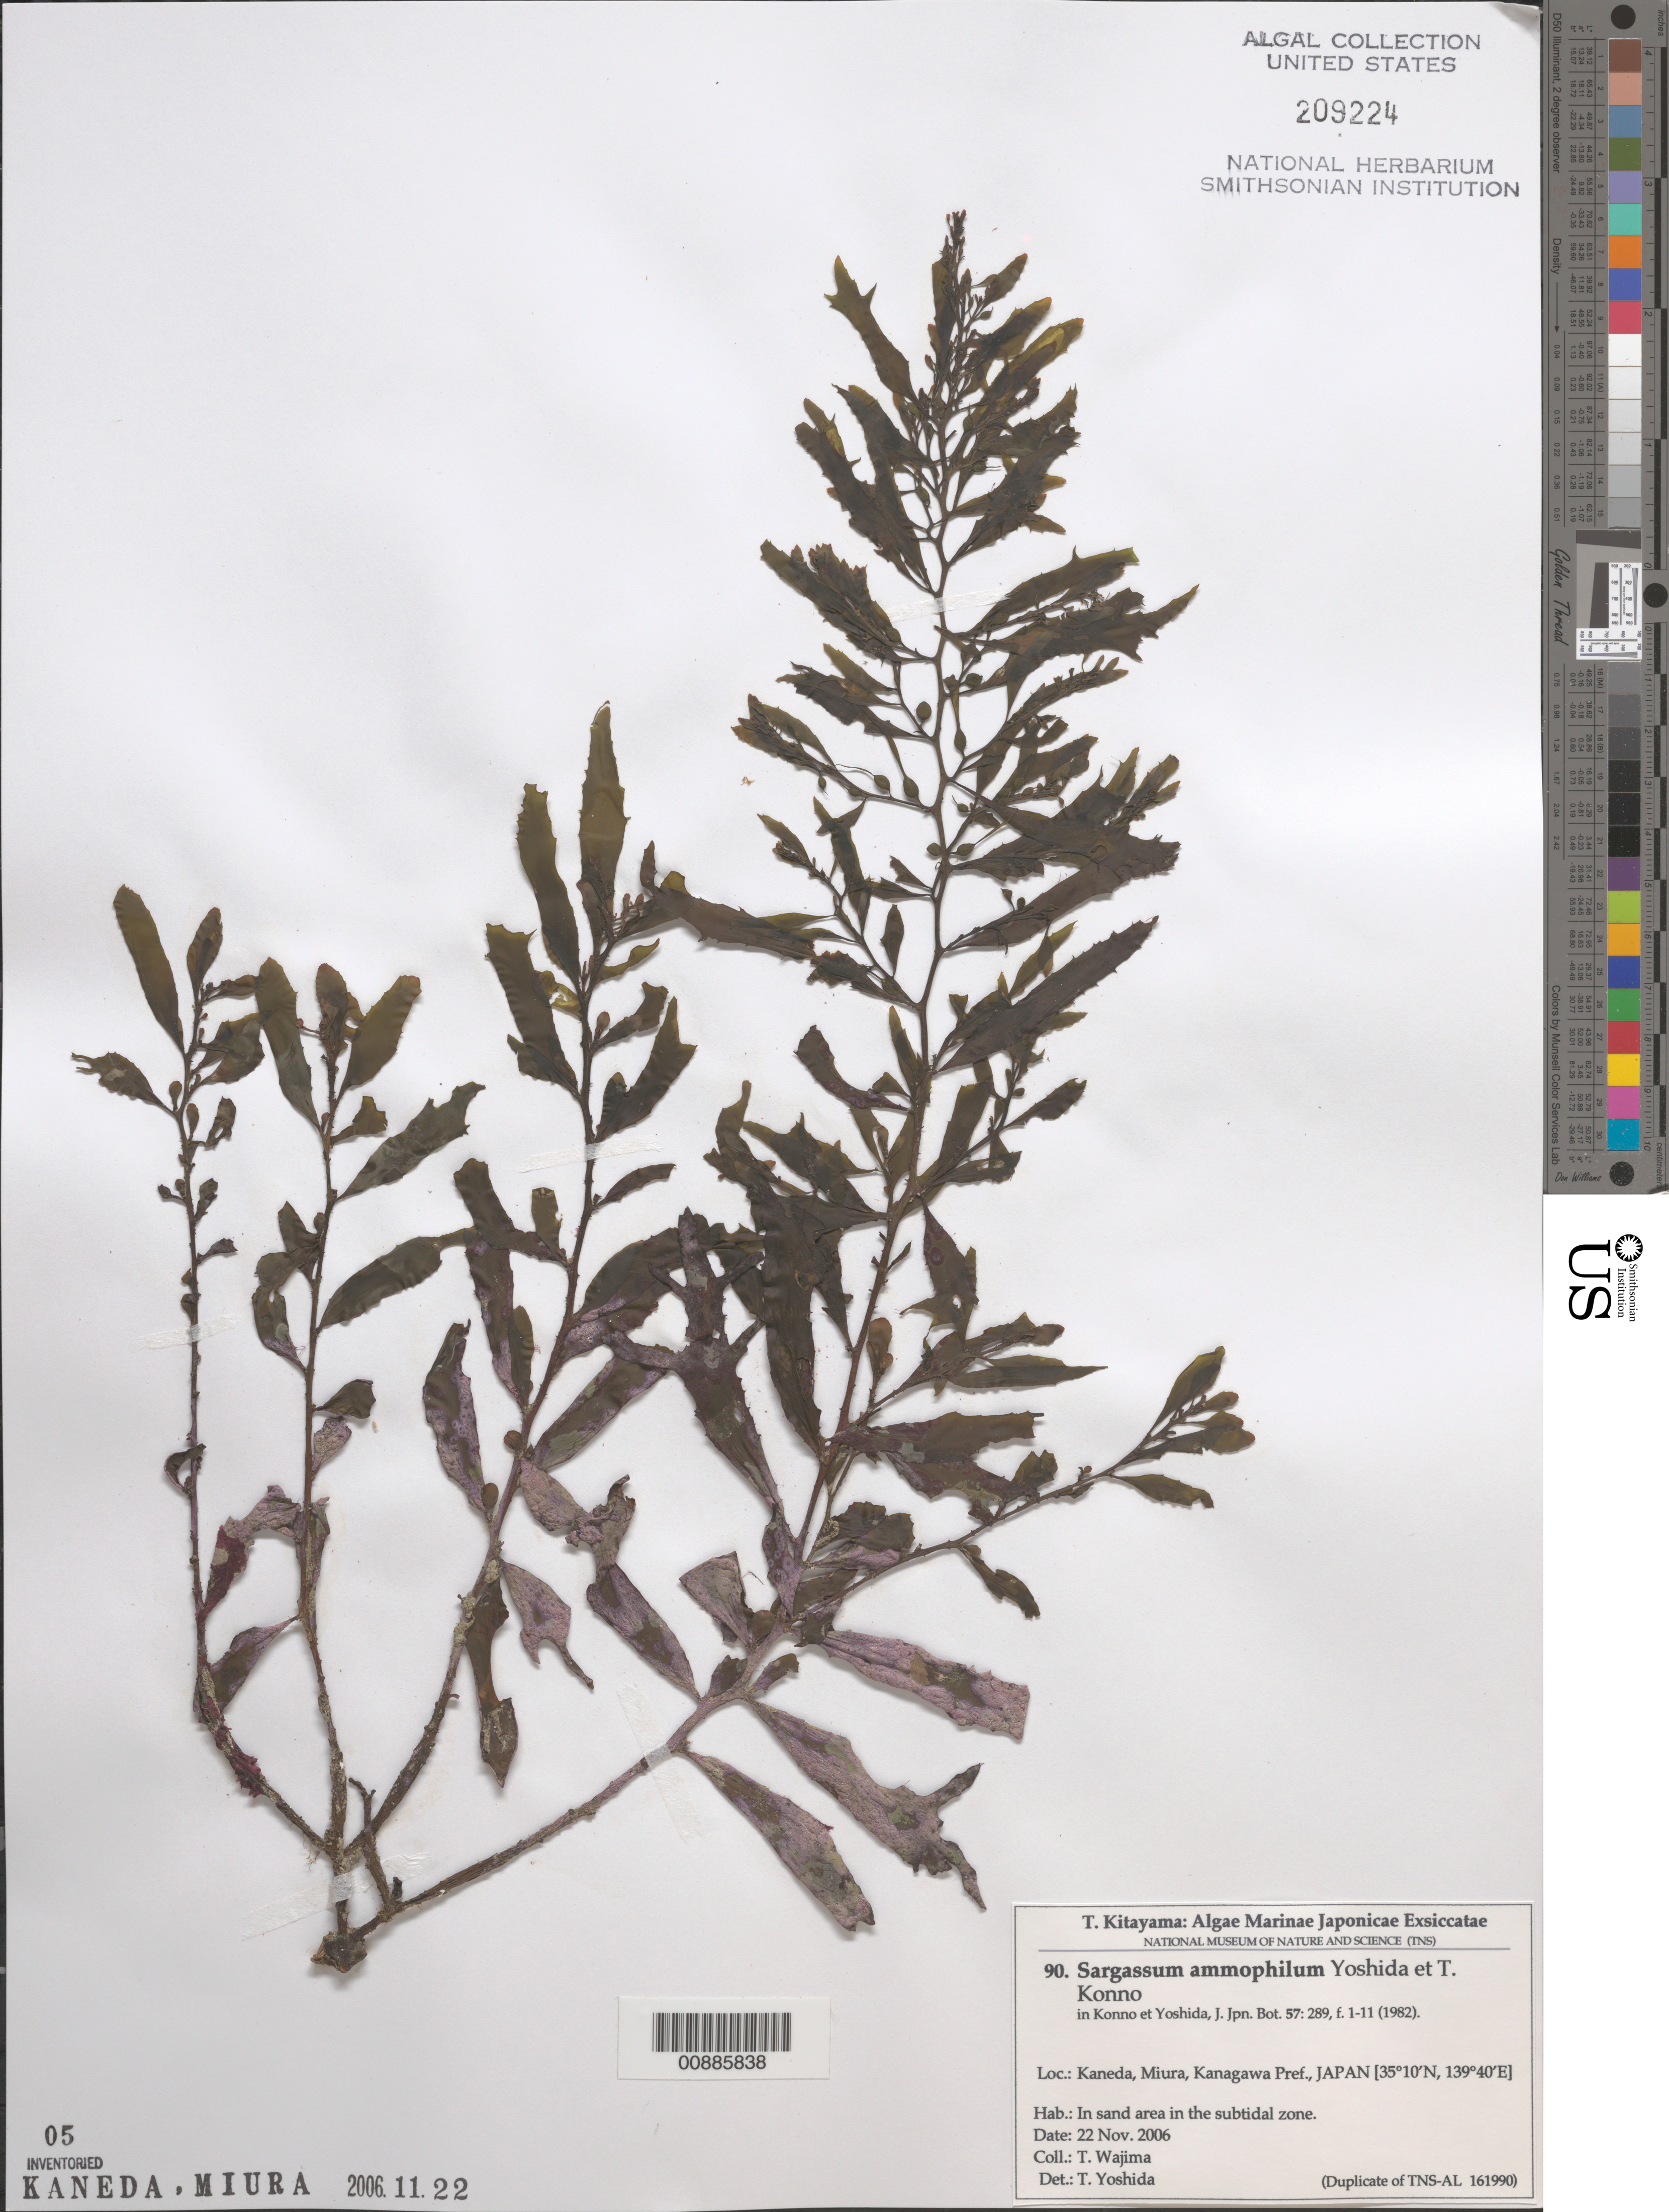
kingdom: Chromista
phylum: Ochrophyta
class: Phaeophyceae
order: Fucales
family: Sargassaceae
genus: Sargassum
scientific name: Sargassum ammophilum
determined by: Yoshida, T.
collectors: T. Wajima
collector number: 90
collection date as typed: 22 Nov 2006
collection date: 2006-11-22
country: Japan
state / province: Kanagawa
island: Honshu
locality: Kaneda, Miura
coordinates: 35 10' N, 139 40' E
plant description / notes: Kitayama, T., Algae Marinae Japonicae Exsiccatae, Fasc. IV (Nos. 76-100)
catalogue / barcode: US 209224